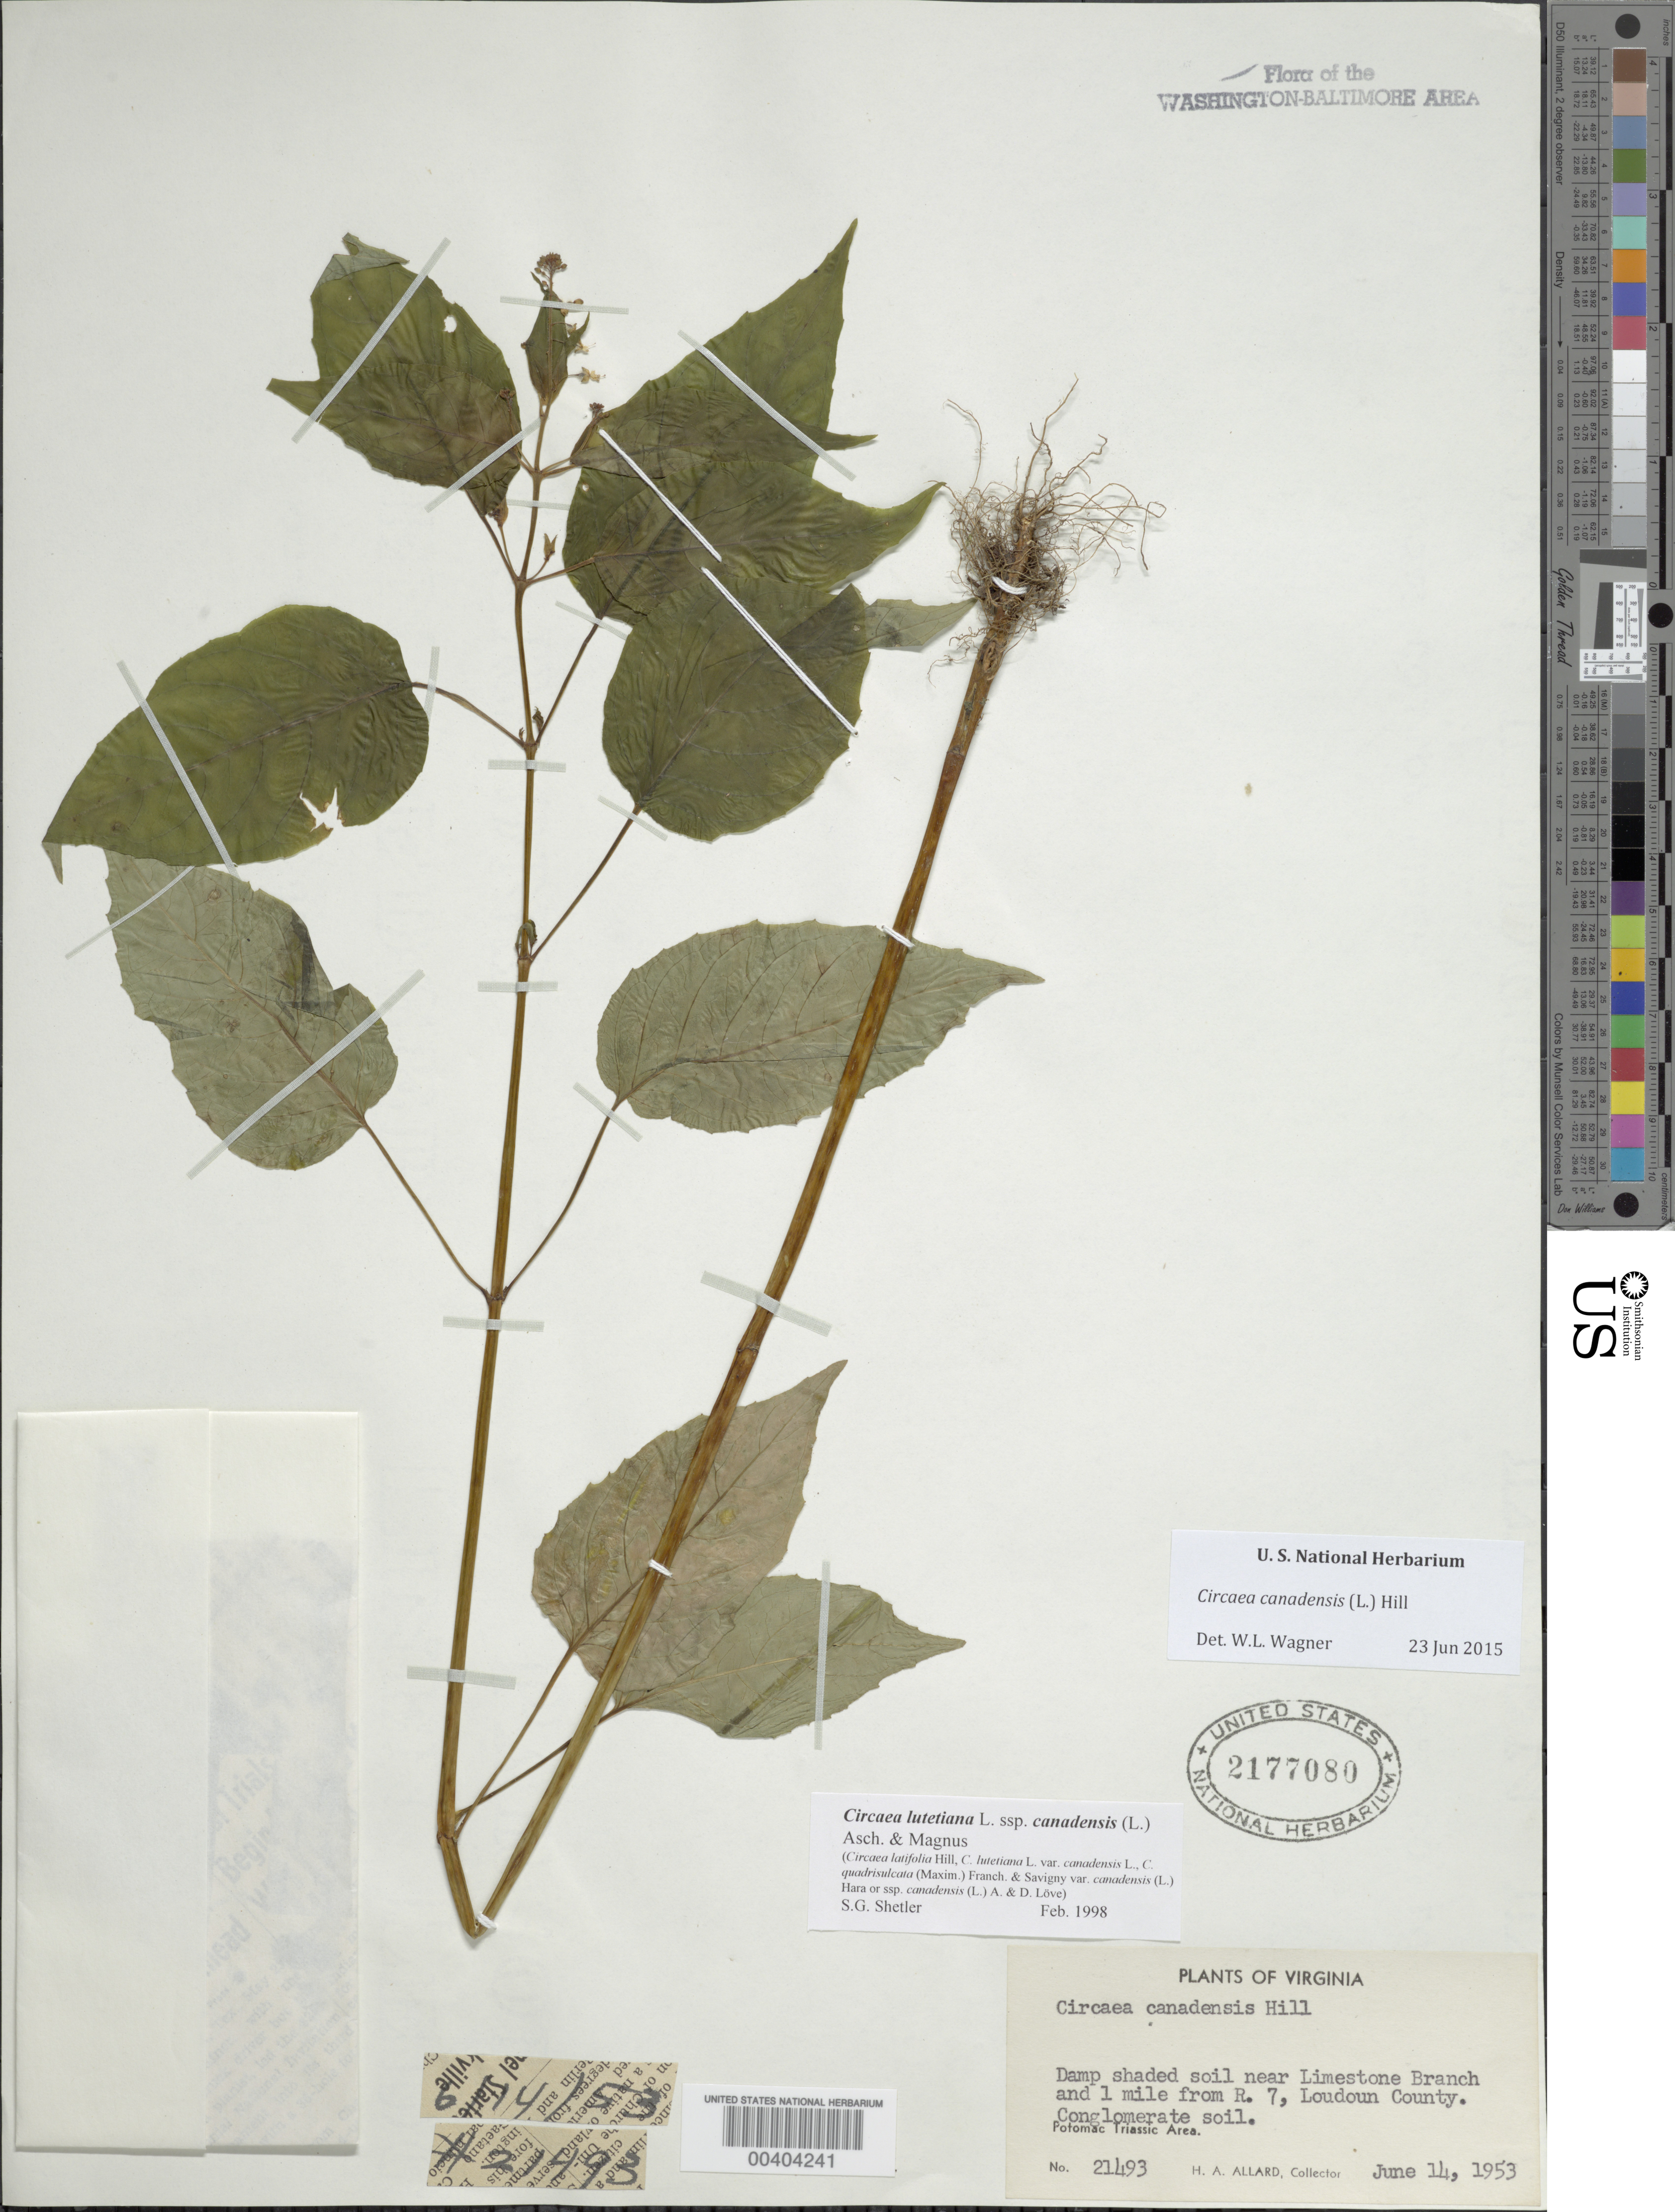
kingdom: Plantae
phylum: Tracheophyta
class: Magnoliopsida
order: Myrtales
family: Onagraceae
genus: Circaea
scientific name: Circaea canadensis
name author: (L.) Hill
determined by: Wagner, W. L., (BOT), Smithsonian Institution - National Museum of Natural History (UNITED STATES)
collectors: H. A. Allard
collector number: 21493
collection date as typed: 14 Jun 1953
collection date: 1953-06-14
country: United States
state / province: Virginia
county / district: Loudoun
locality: Near Limestone Branch and 1 mi. from R. 7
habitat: Damp shaded soil, conglomerate soil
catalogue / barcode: US 2177080